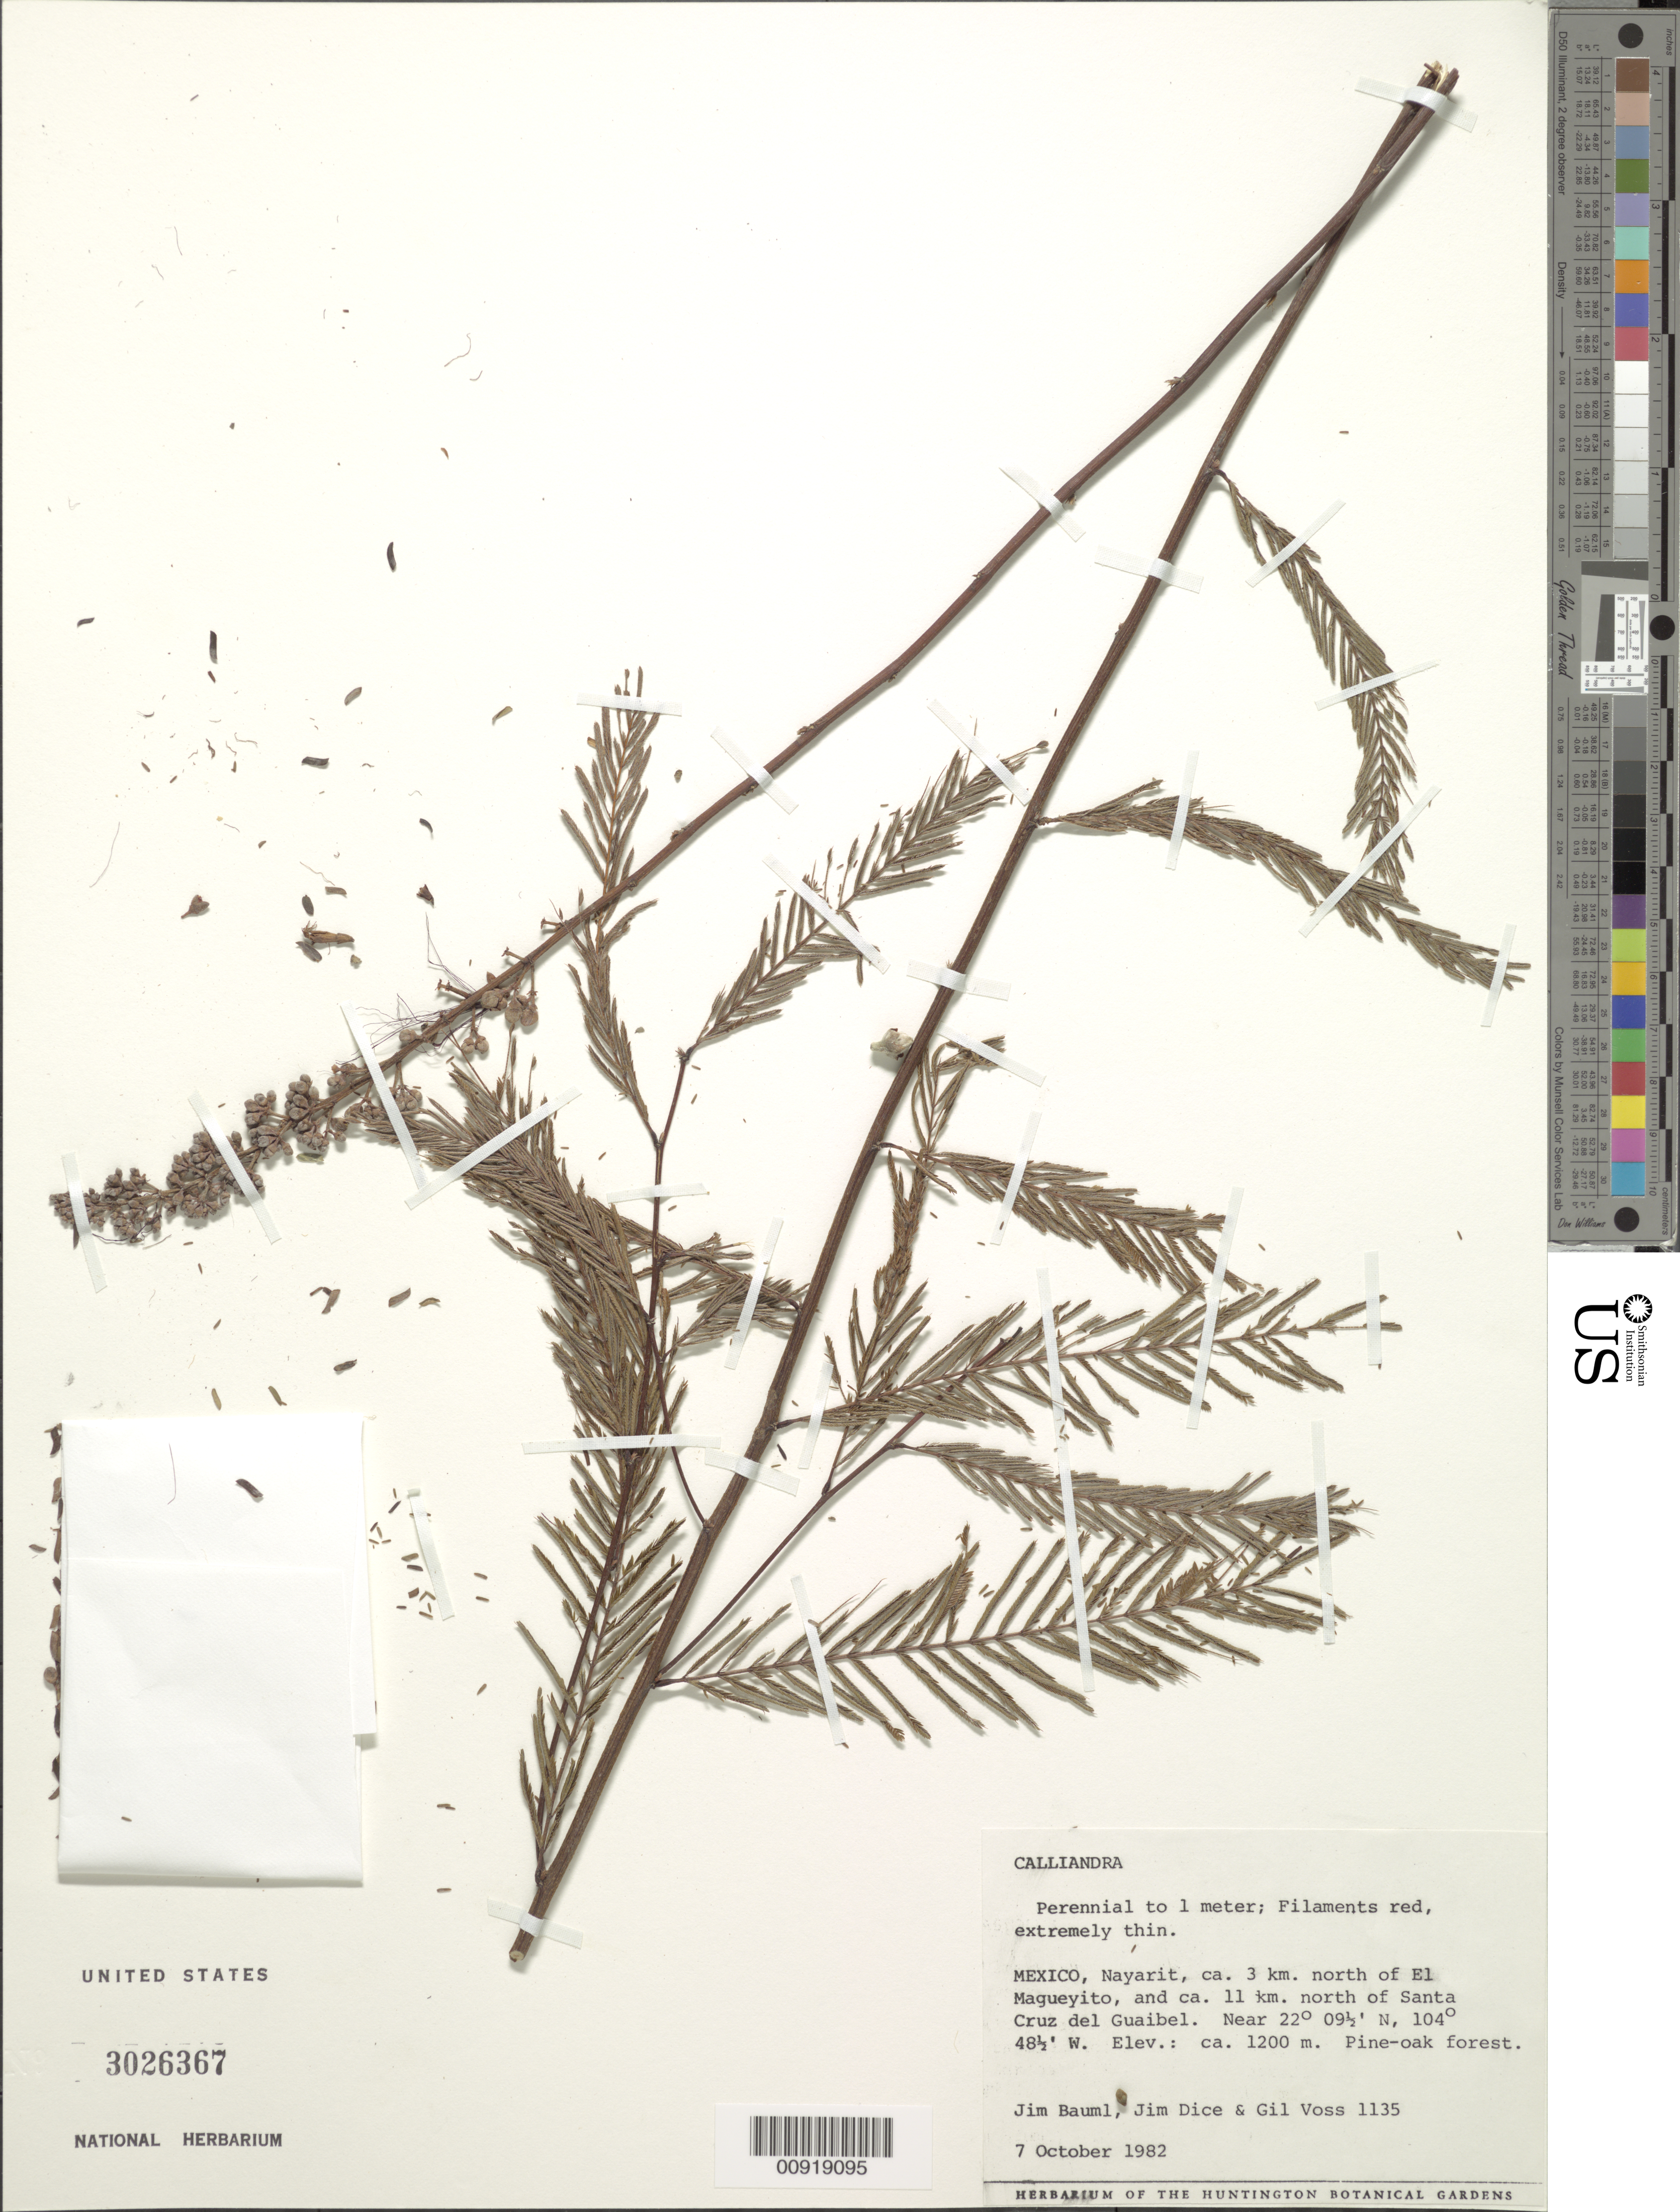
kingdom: Plantae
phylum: Tracheophyta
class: Magnoliopsida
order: Fabales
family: Fabaceae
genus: Calliandra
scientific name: Calliandra sp.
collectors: J. Bauml, J. Dice & G. Voss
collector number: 1135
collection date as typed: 07 Oct 1982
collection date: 1982-10-07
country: Mexico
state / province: Nayarit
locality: Nayarit, ca. 3 km. north of El Magueyito, and ca. 11 km. north of Santa Cruz del Guaibel.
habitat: Pine-oak forest.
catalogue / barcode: US 3026367